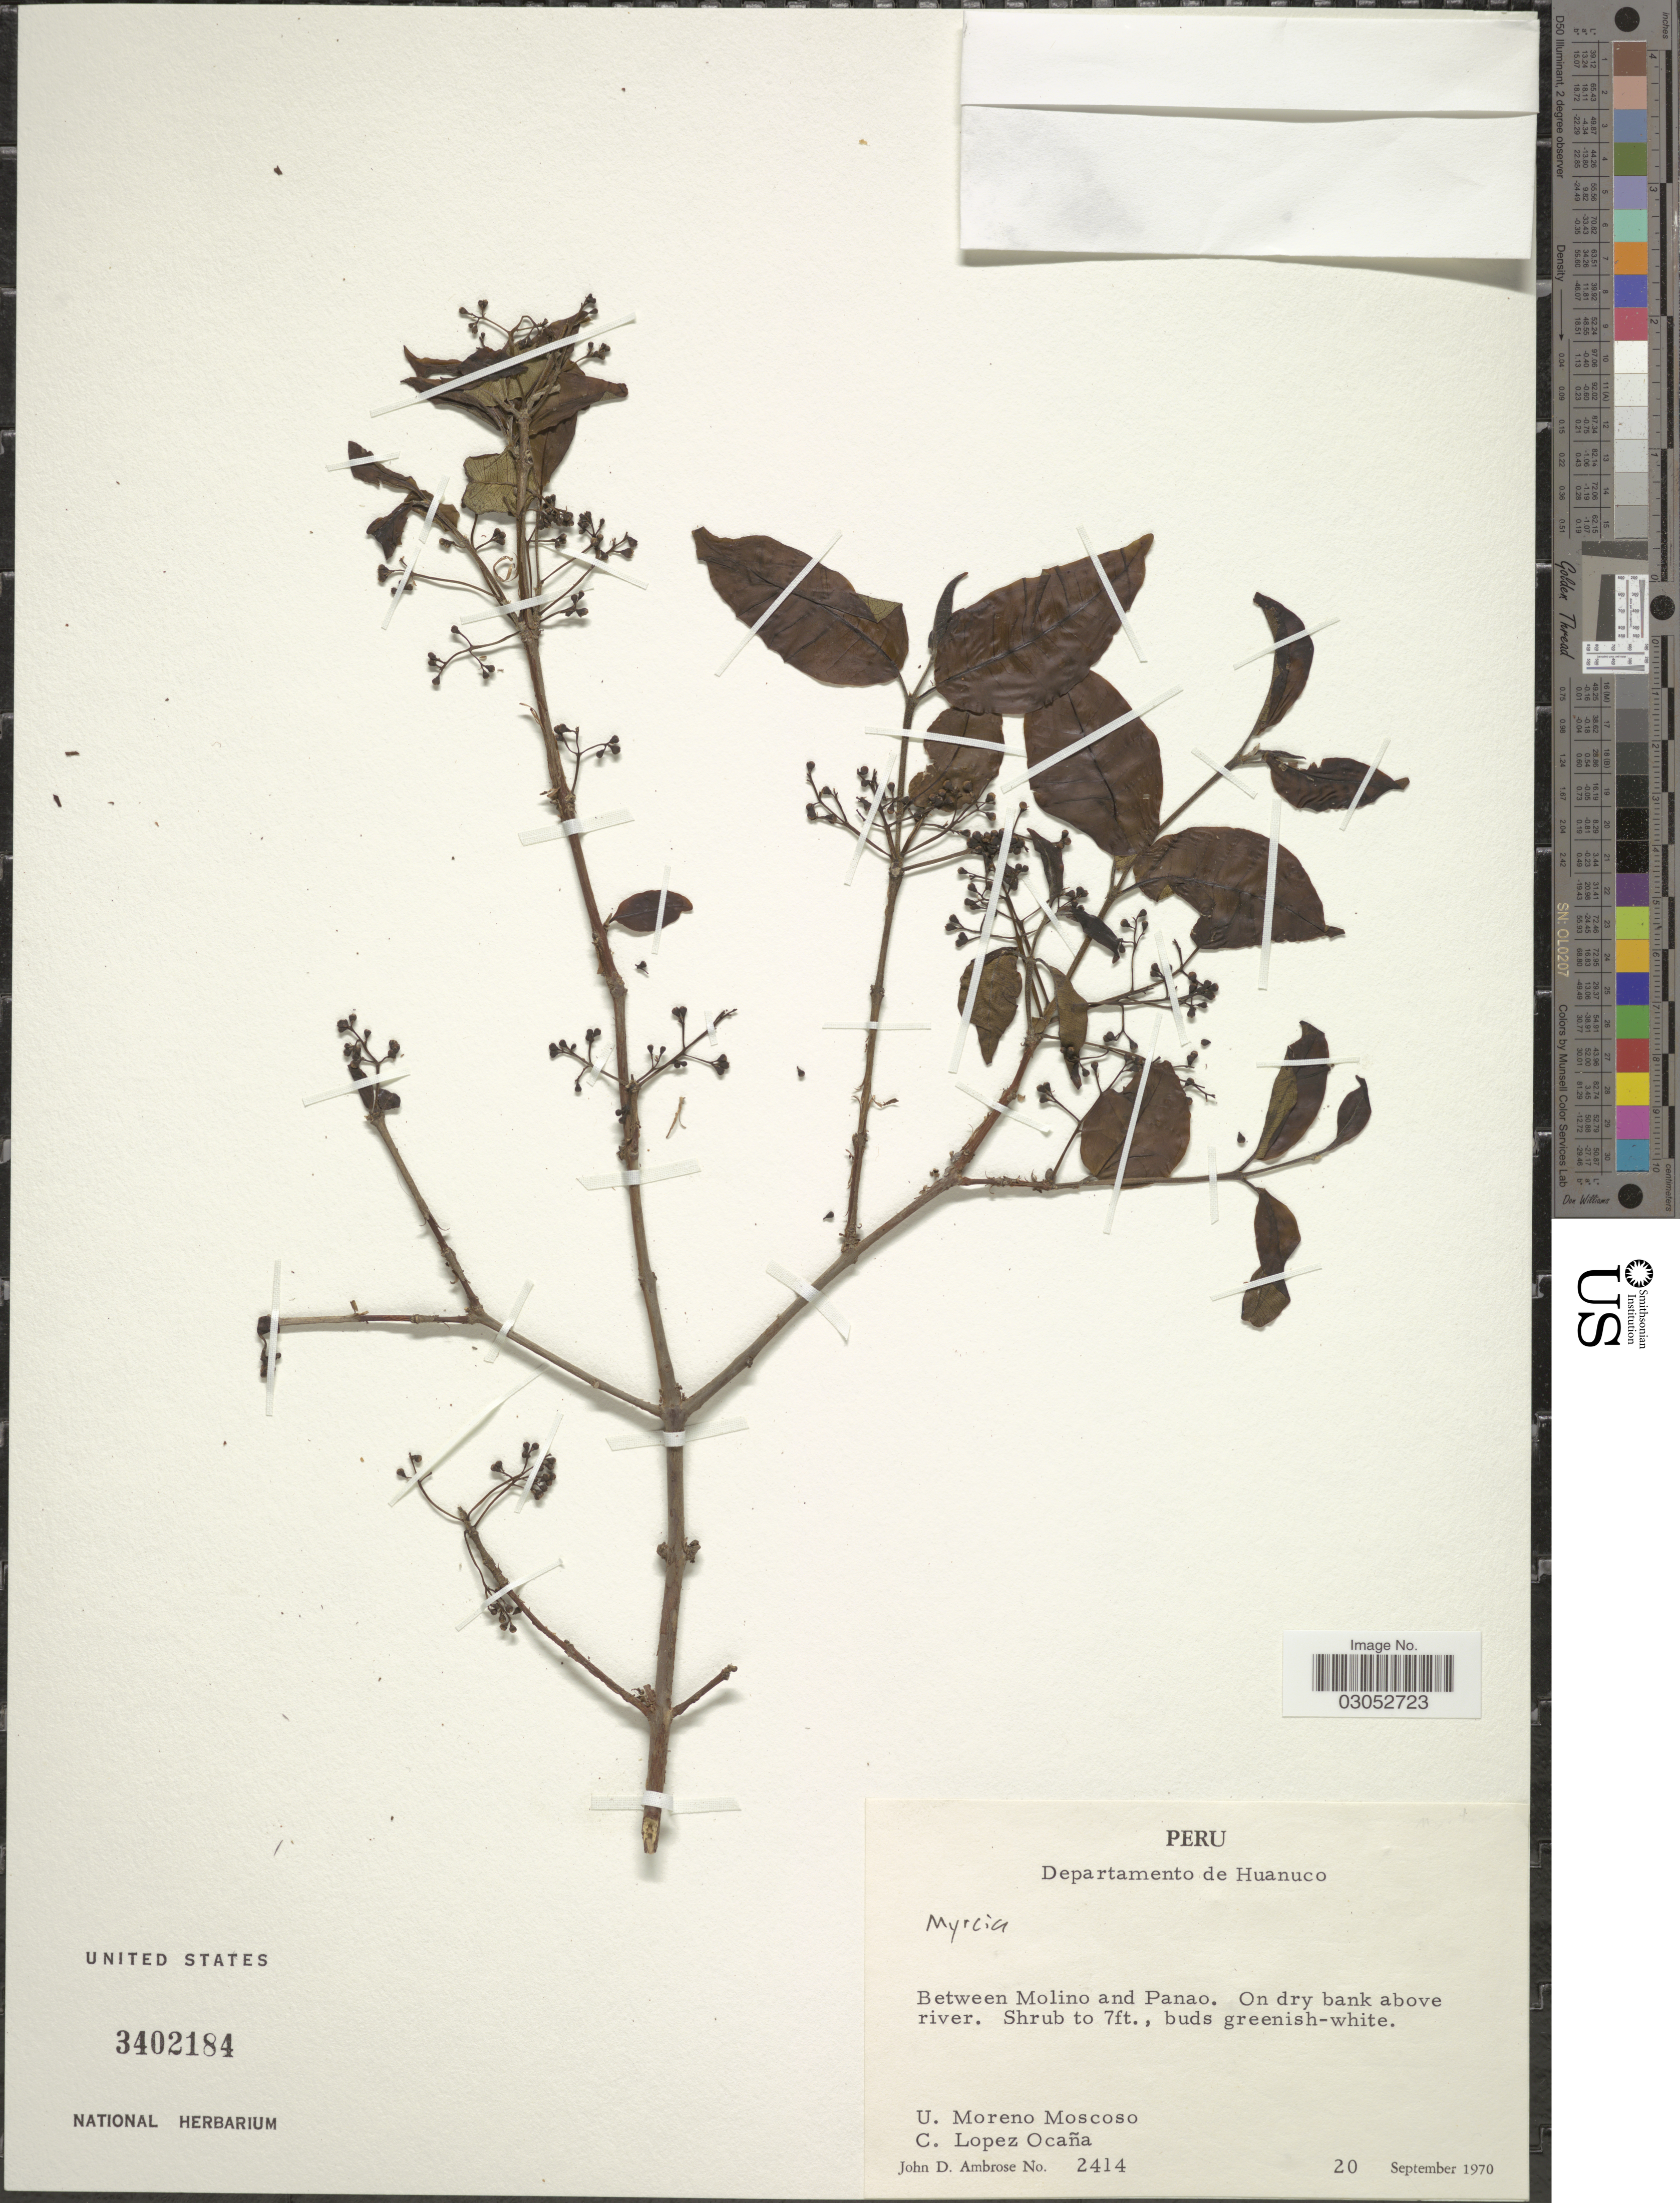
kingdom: Plantae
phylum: Tracheophyta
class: Magnoliopsida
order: Myrtales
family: Myrtaceae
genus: Myrcia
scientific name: Myrcia sp.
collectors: U. Moscoso, C. Ocaña & J. D. Ambrose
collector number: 2414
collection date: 1970-09-20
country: Peru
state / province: Huánuco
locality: Departamento de Huanuco. Between Molino and Panao.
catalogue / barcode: US 3402184